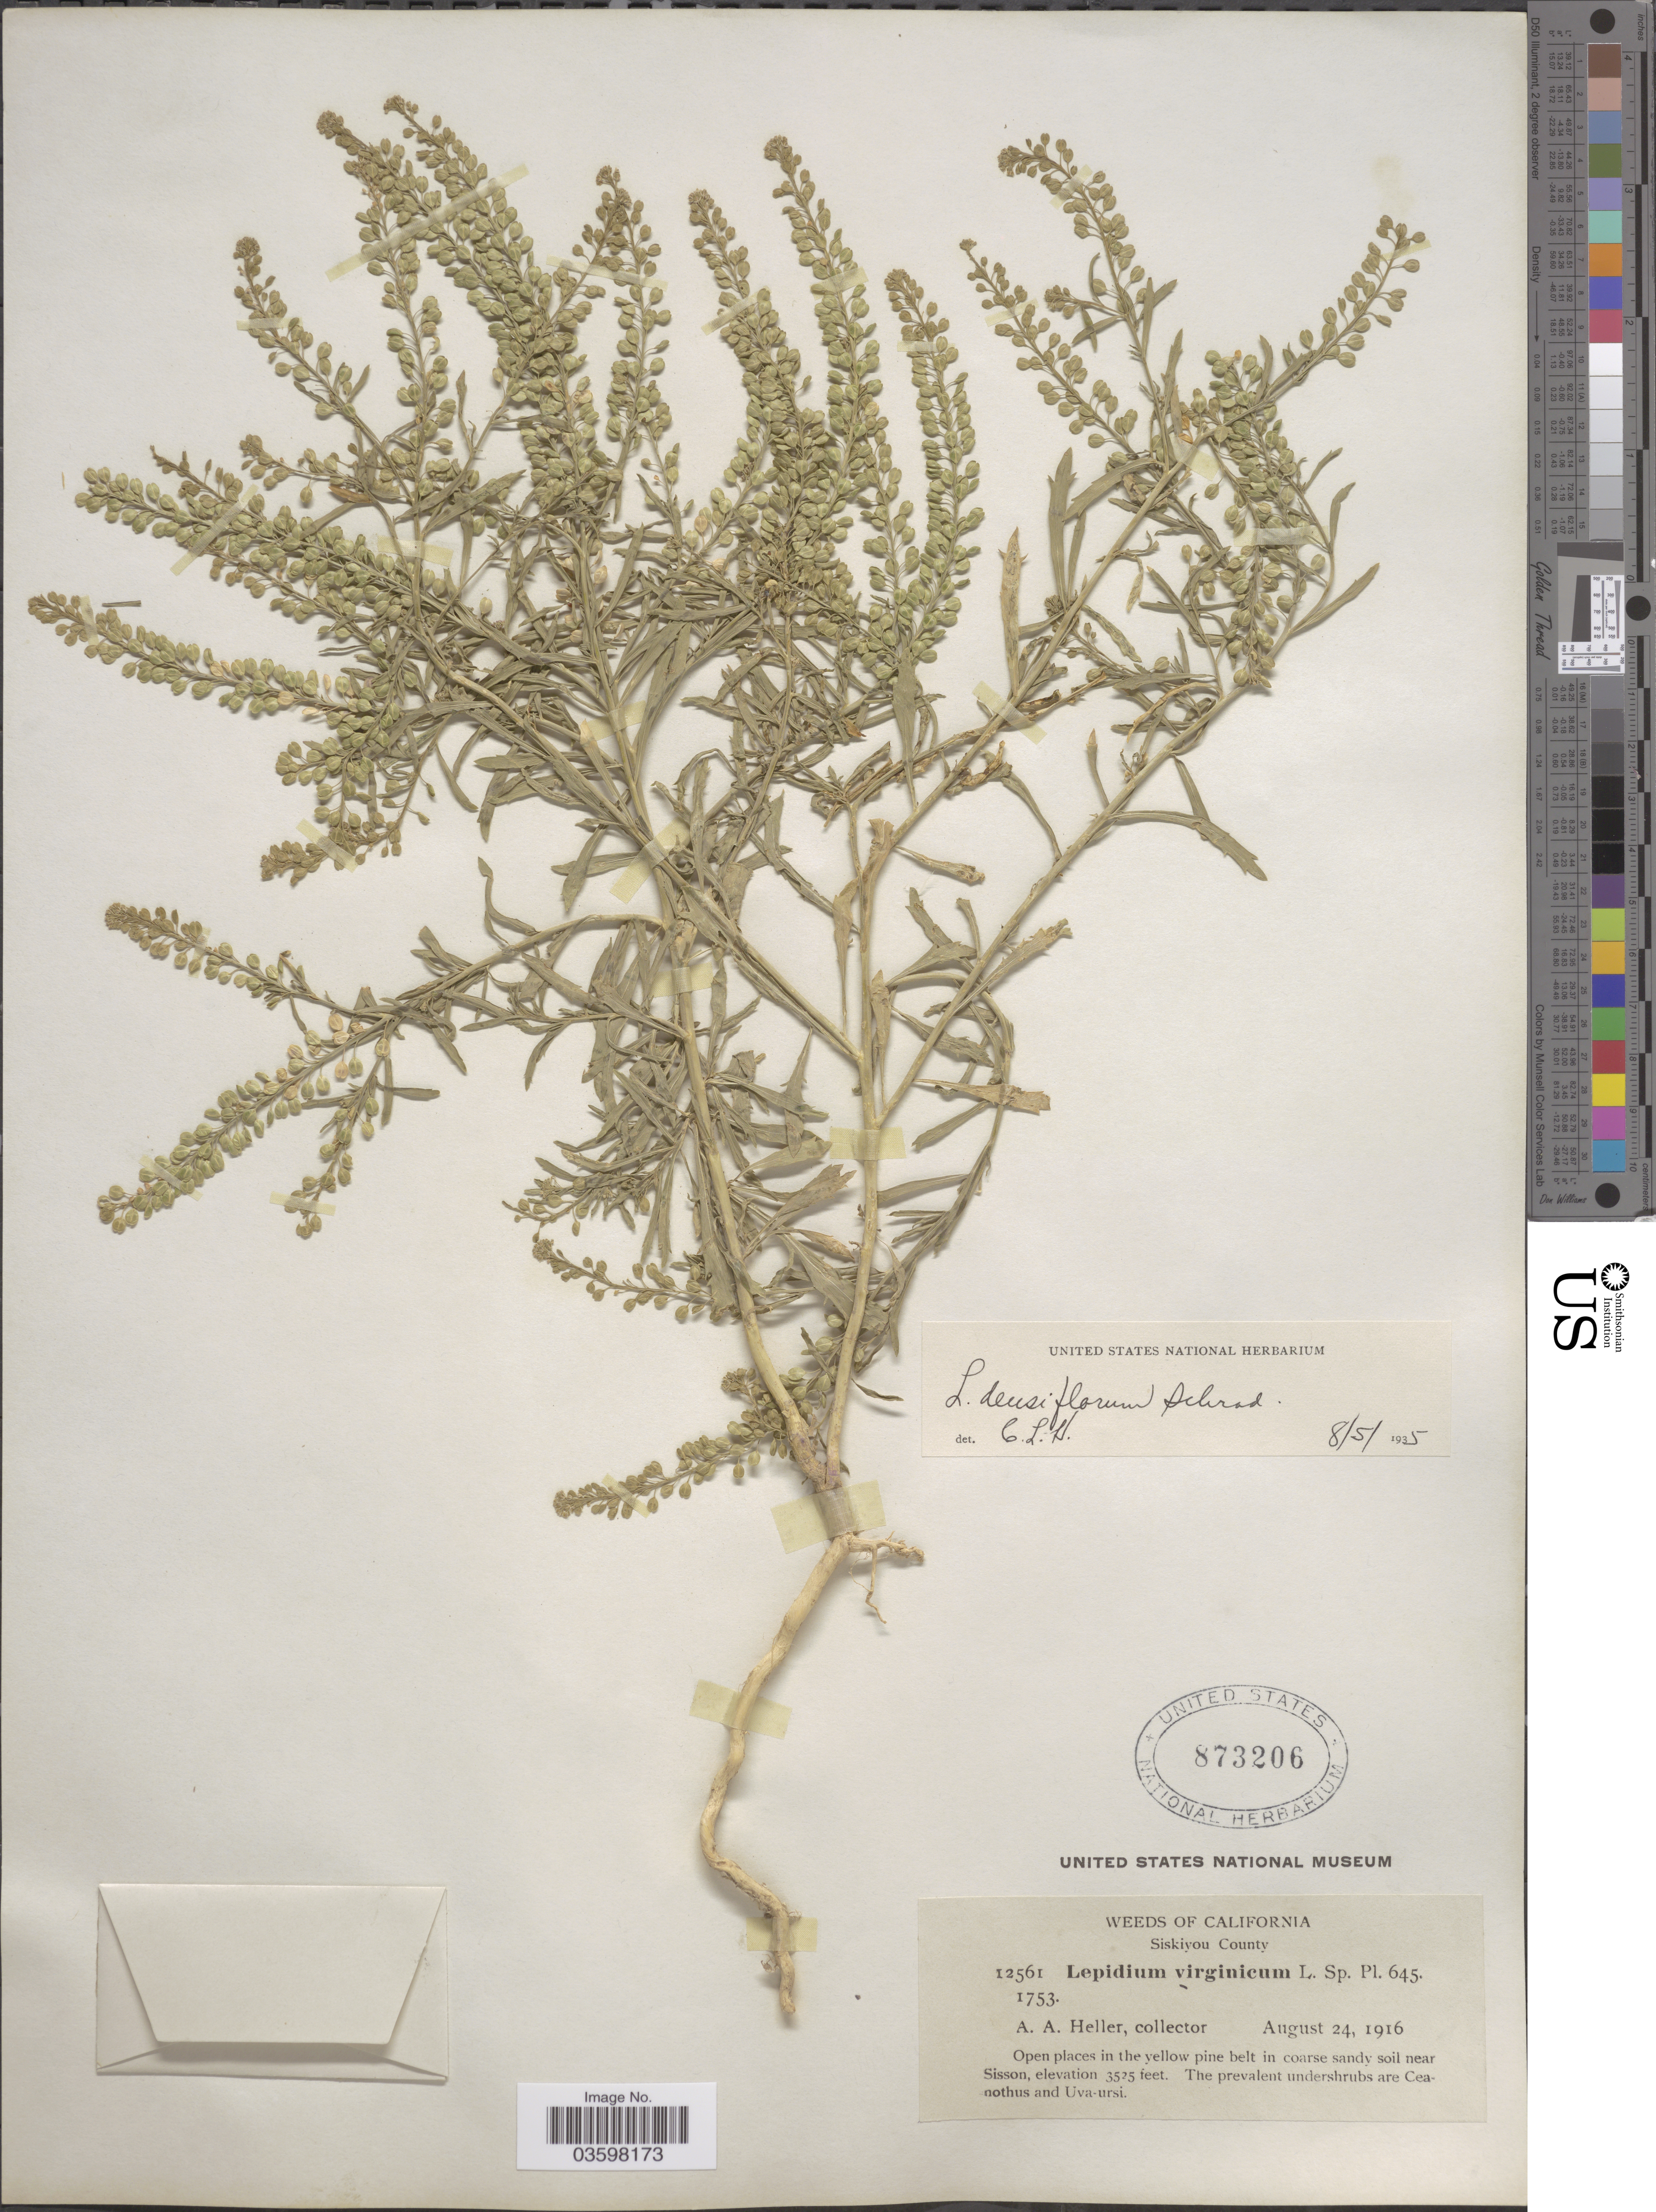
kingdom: Plantae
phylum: Tracheophyta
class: Magnoliopsida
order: Brassicales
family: Brassicaceae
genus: Lepidium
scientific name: Lepidium densiflorum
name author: Schrad.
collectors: A. A. Heller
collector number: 12561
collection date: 1916-08-24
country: United States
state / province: California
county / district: Siskiyou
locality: Siskiyou County. Open places in the yellow pine belt in coarse sandy soil near Sisson.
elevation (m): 1074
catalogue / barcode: US 873206